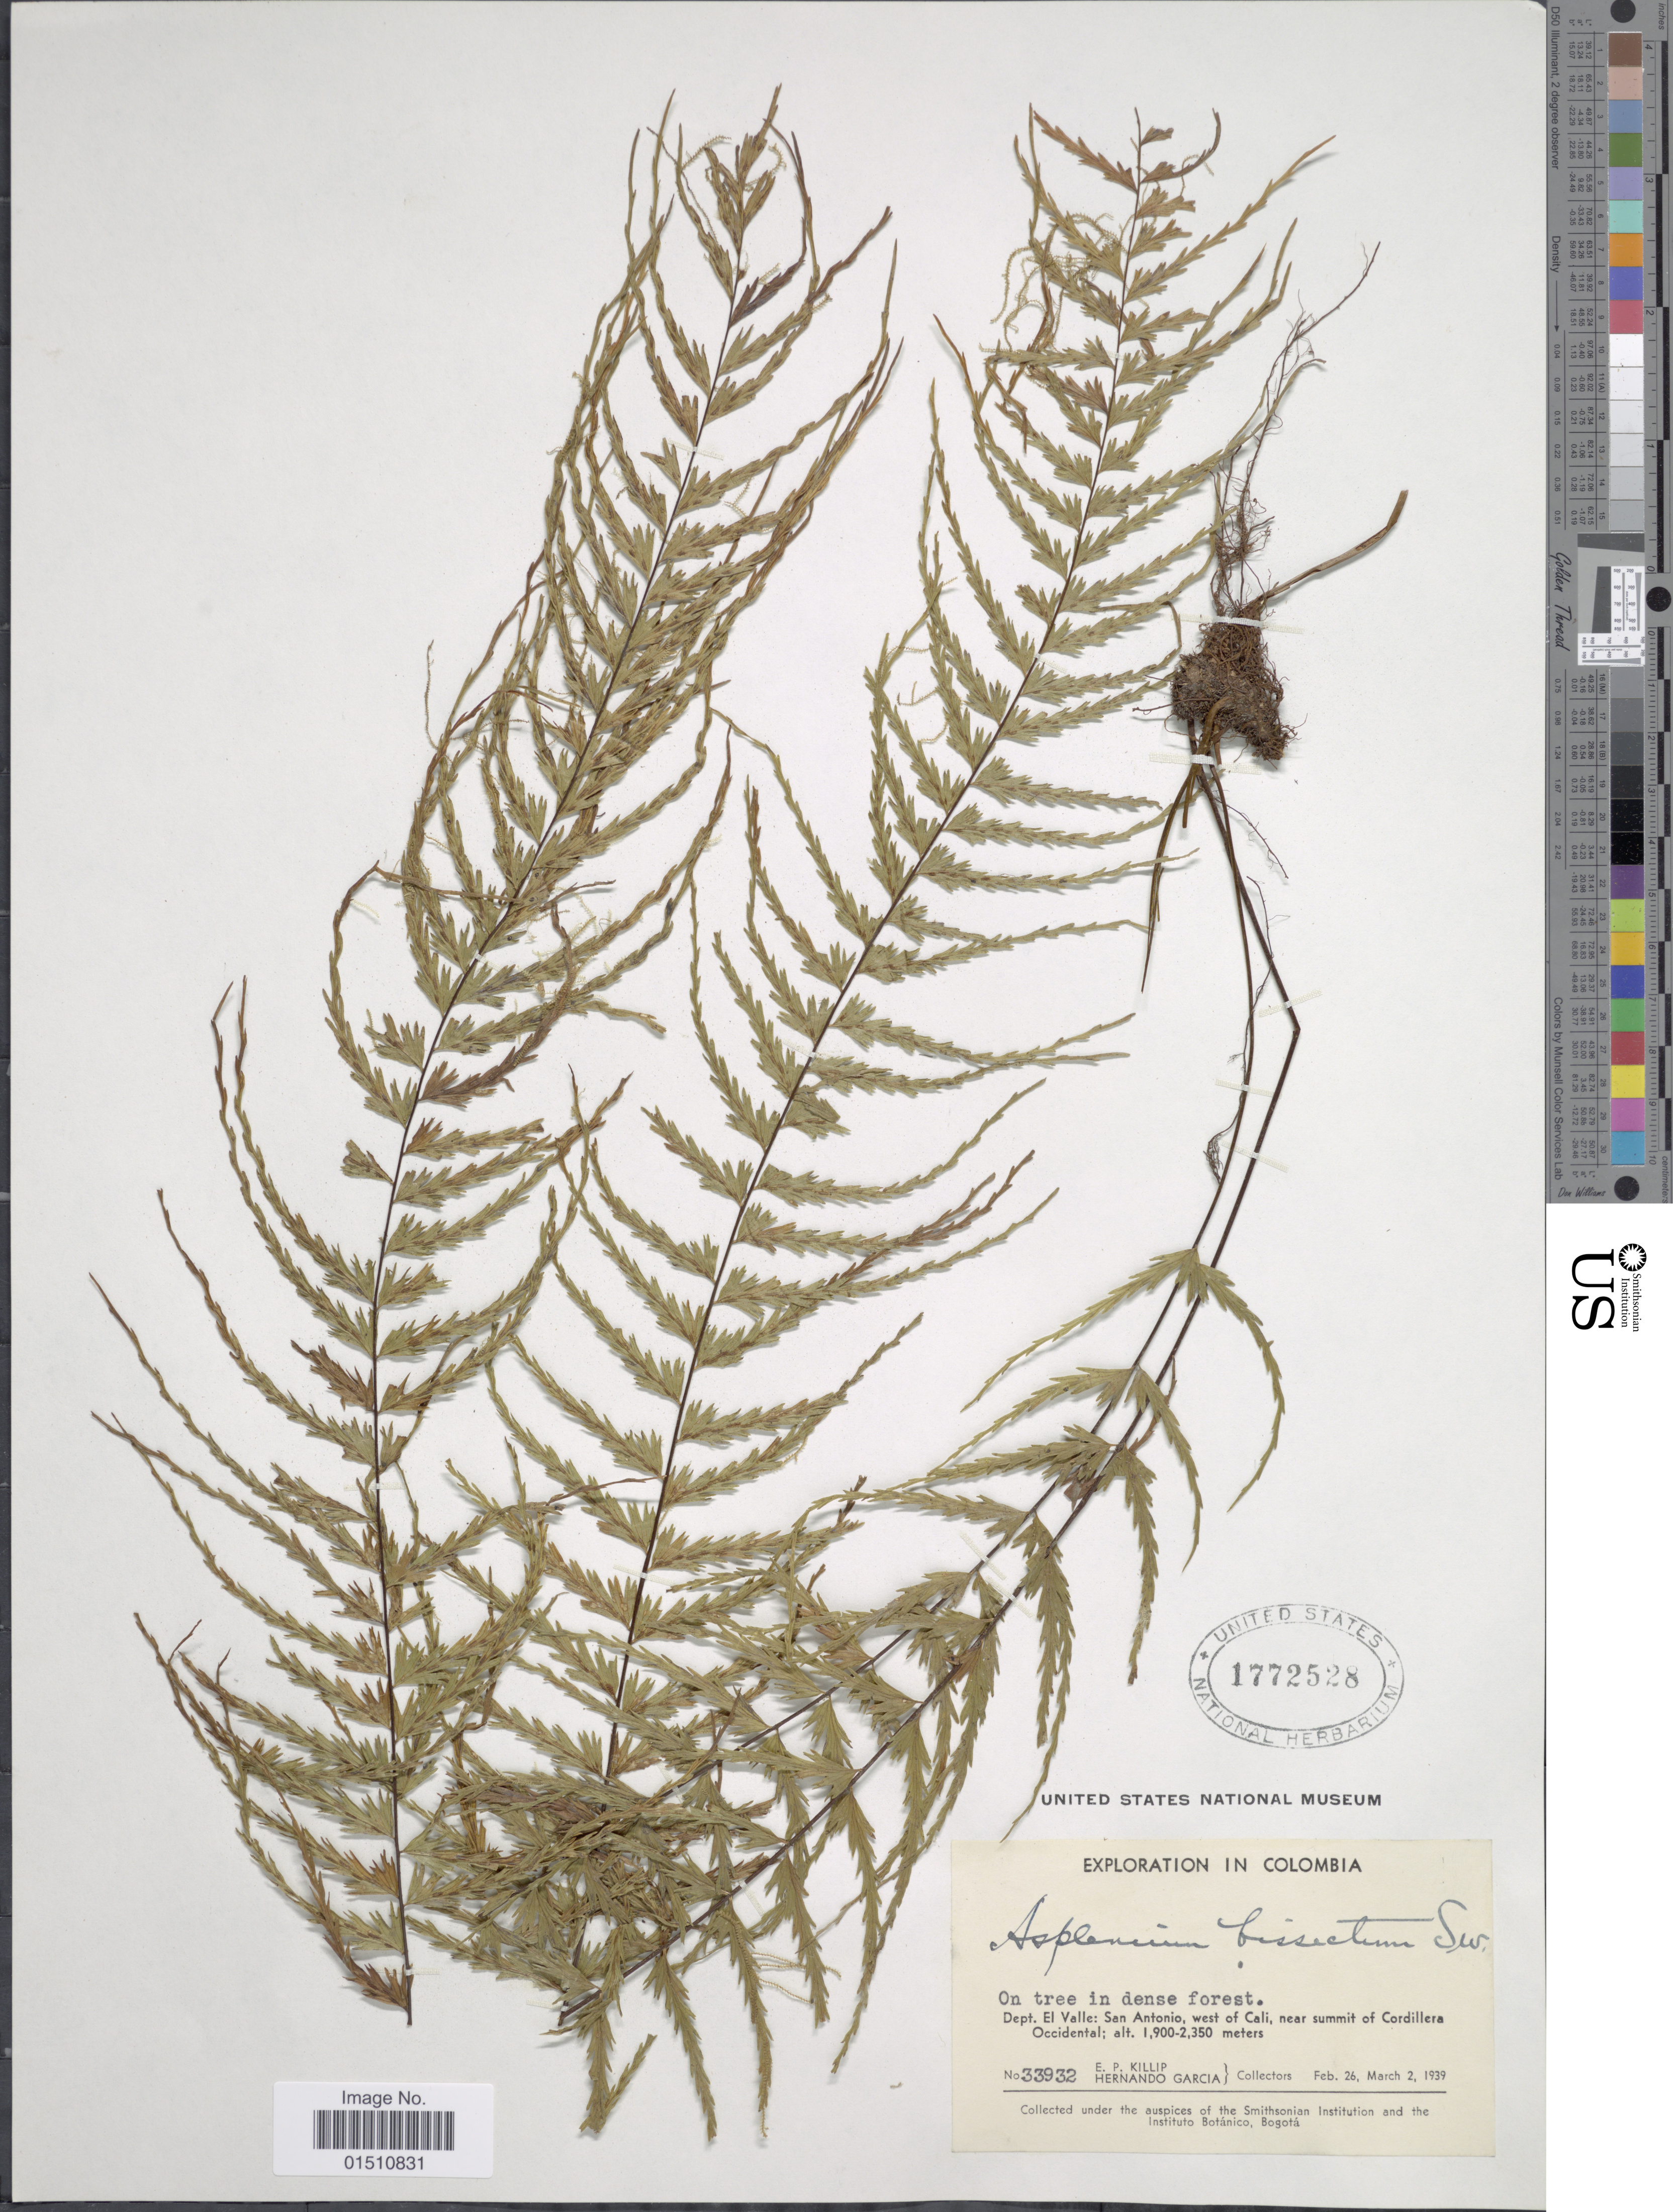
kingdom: Plantae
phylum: Tracheophyta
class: Polypodiopsida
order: Polypodiales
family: Aspleniaceae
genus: Asplenium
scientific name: Asplenium dissectum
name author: Brack. in Wilkes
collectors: E. P. Killip & H. Garcia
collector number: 33932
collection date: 1939-02-26/1939-03-02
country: Colombia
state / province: Valle del Cauca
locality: Colombia, Dept. El Valle: San Antonio, west of Cali, near summit of Cordillera Occidental.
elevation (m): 1900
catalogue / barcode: US 1772528